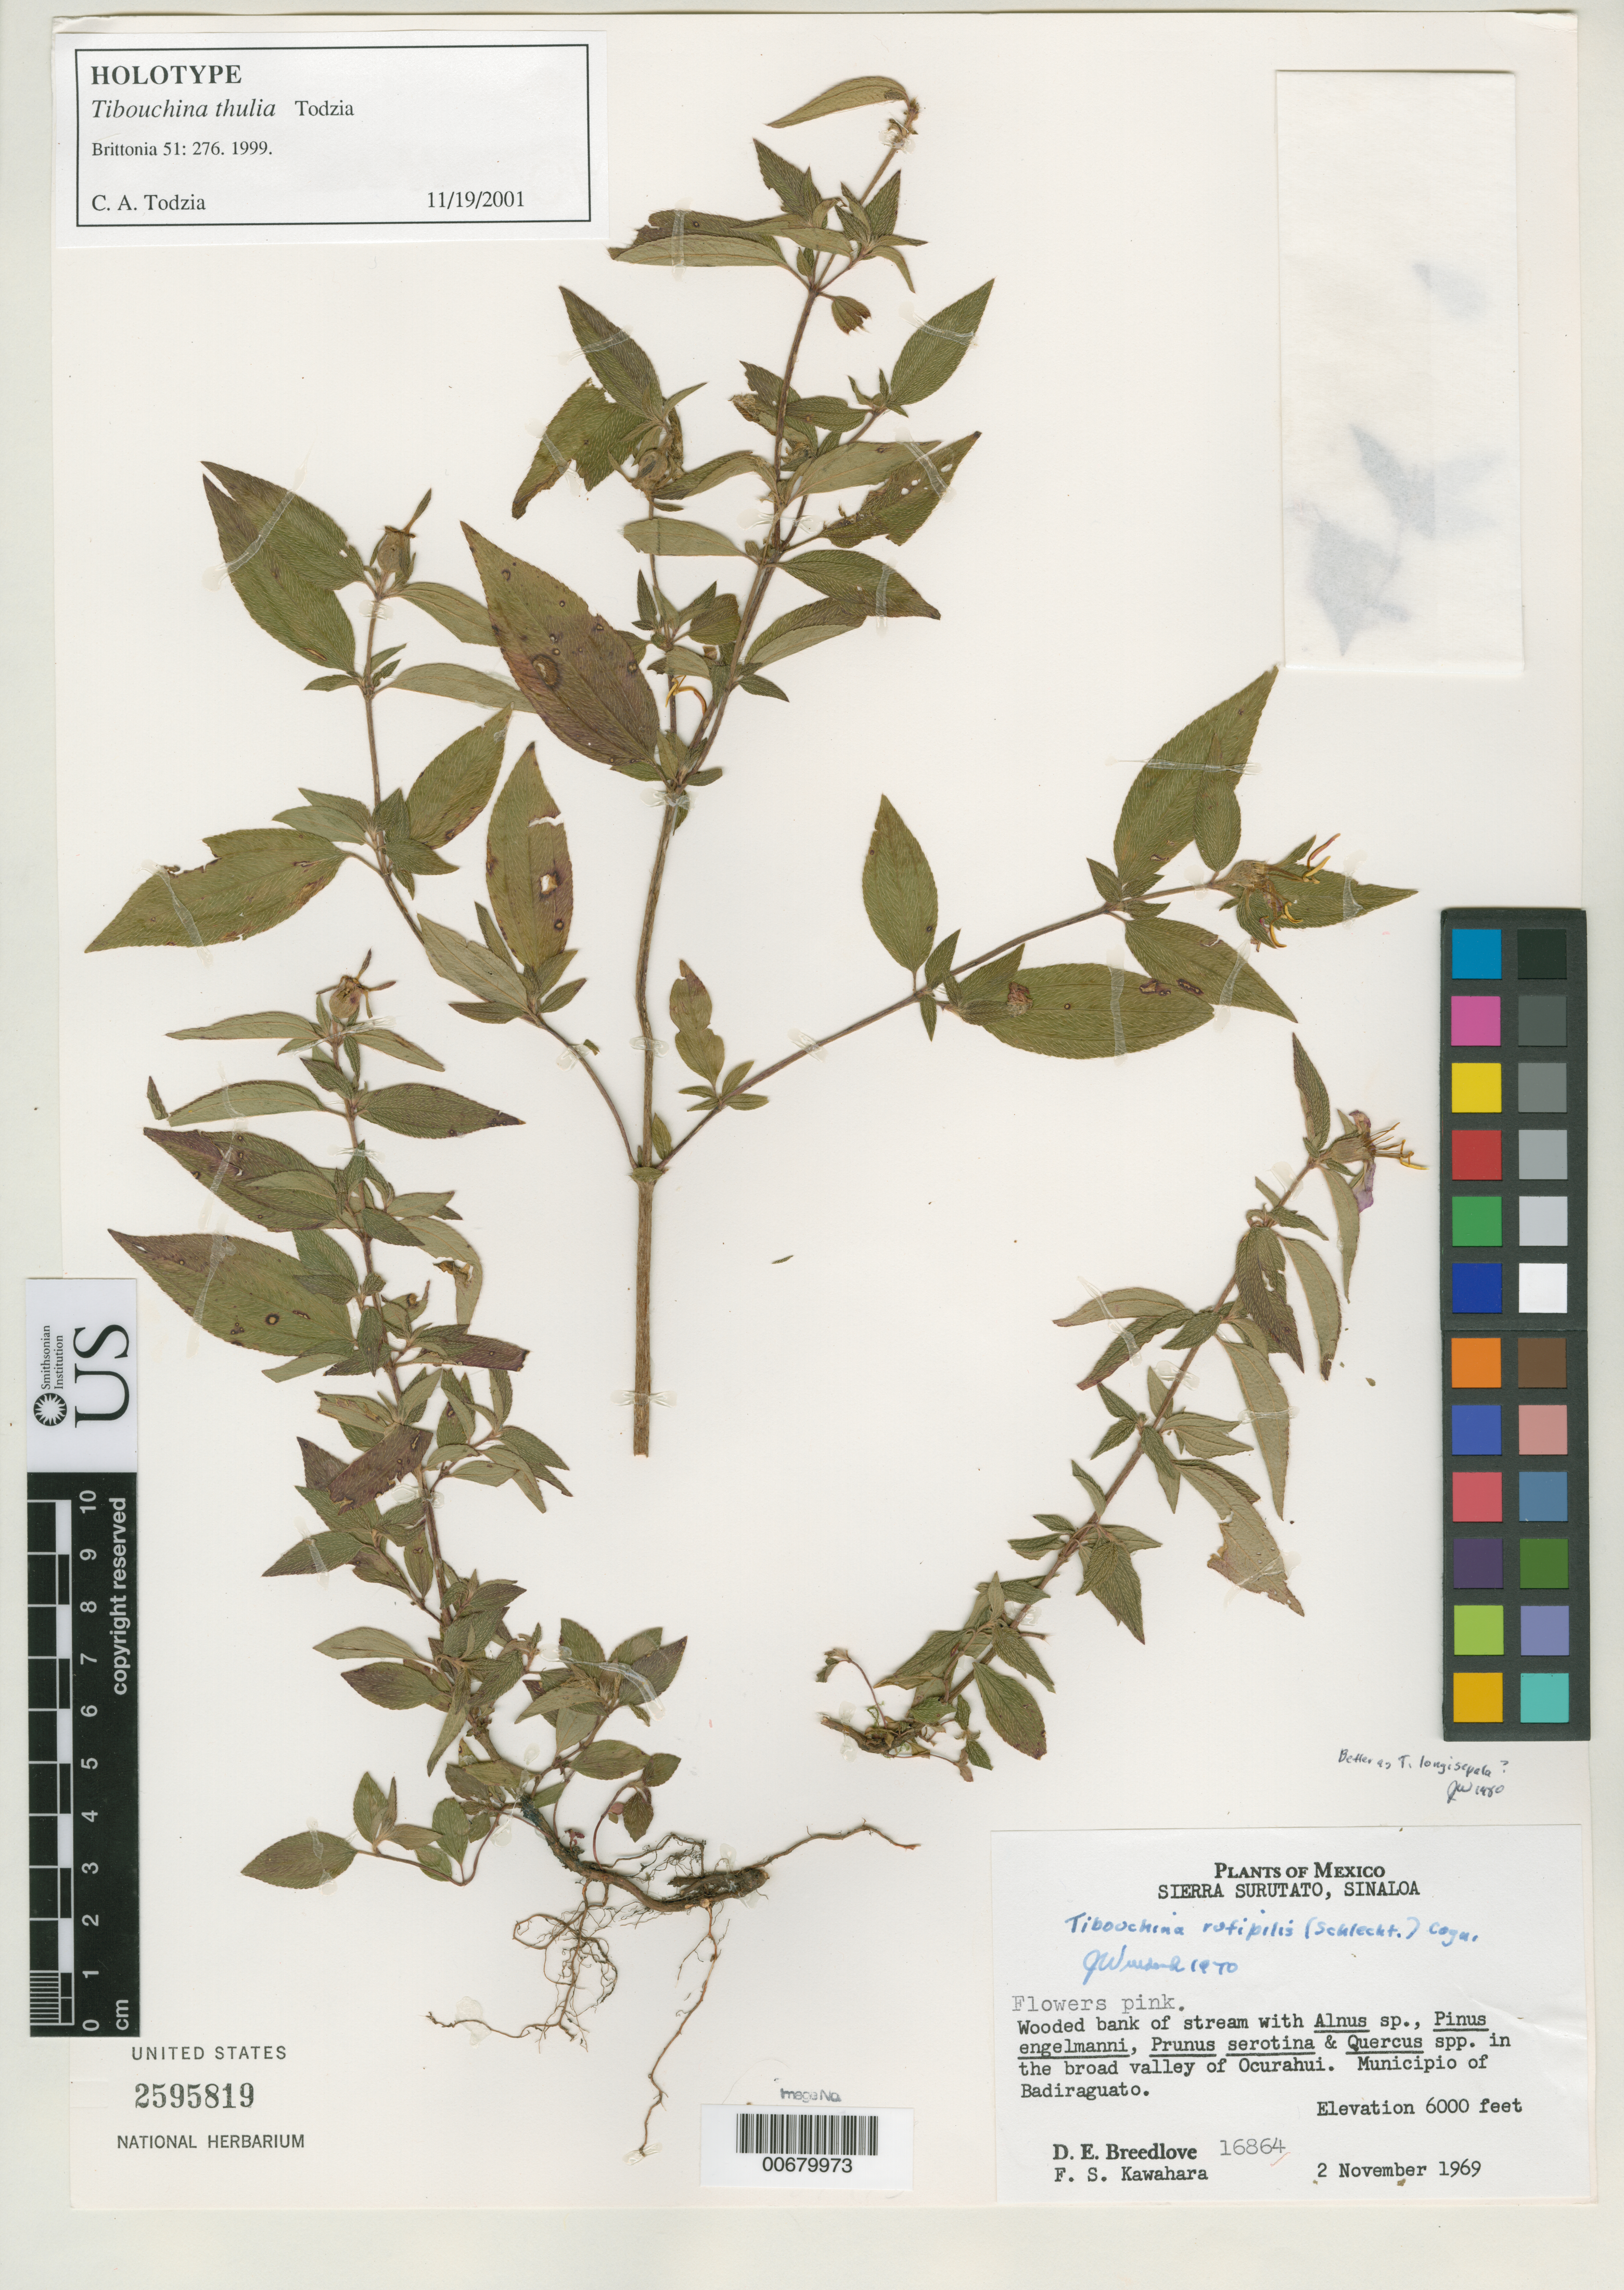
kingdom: Plantae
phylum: Tracheophyta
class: Magnoliopsida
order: Myrtales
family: Melastomataceae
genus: Tibouchina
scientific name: Tibouchina thulia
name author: Todzia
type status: Holotype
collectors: D. E. Breedlove & F. Kawahara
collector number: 16864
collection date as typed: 02 Nov 1969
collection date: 1969-11-02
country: Mexico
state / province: Sinaloa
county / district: Badiraguato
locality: Broad valley of Ocurahui.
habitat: Wooded bank of stream with Alnus sp., Pinus engelmanni, Prunus serotina & Quercus spp.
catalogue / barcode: US 2595819